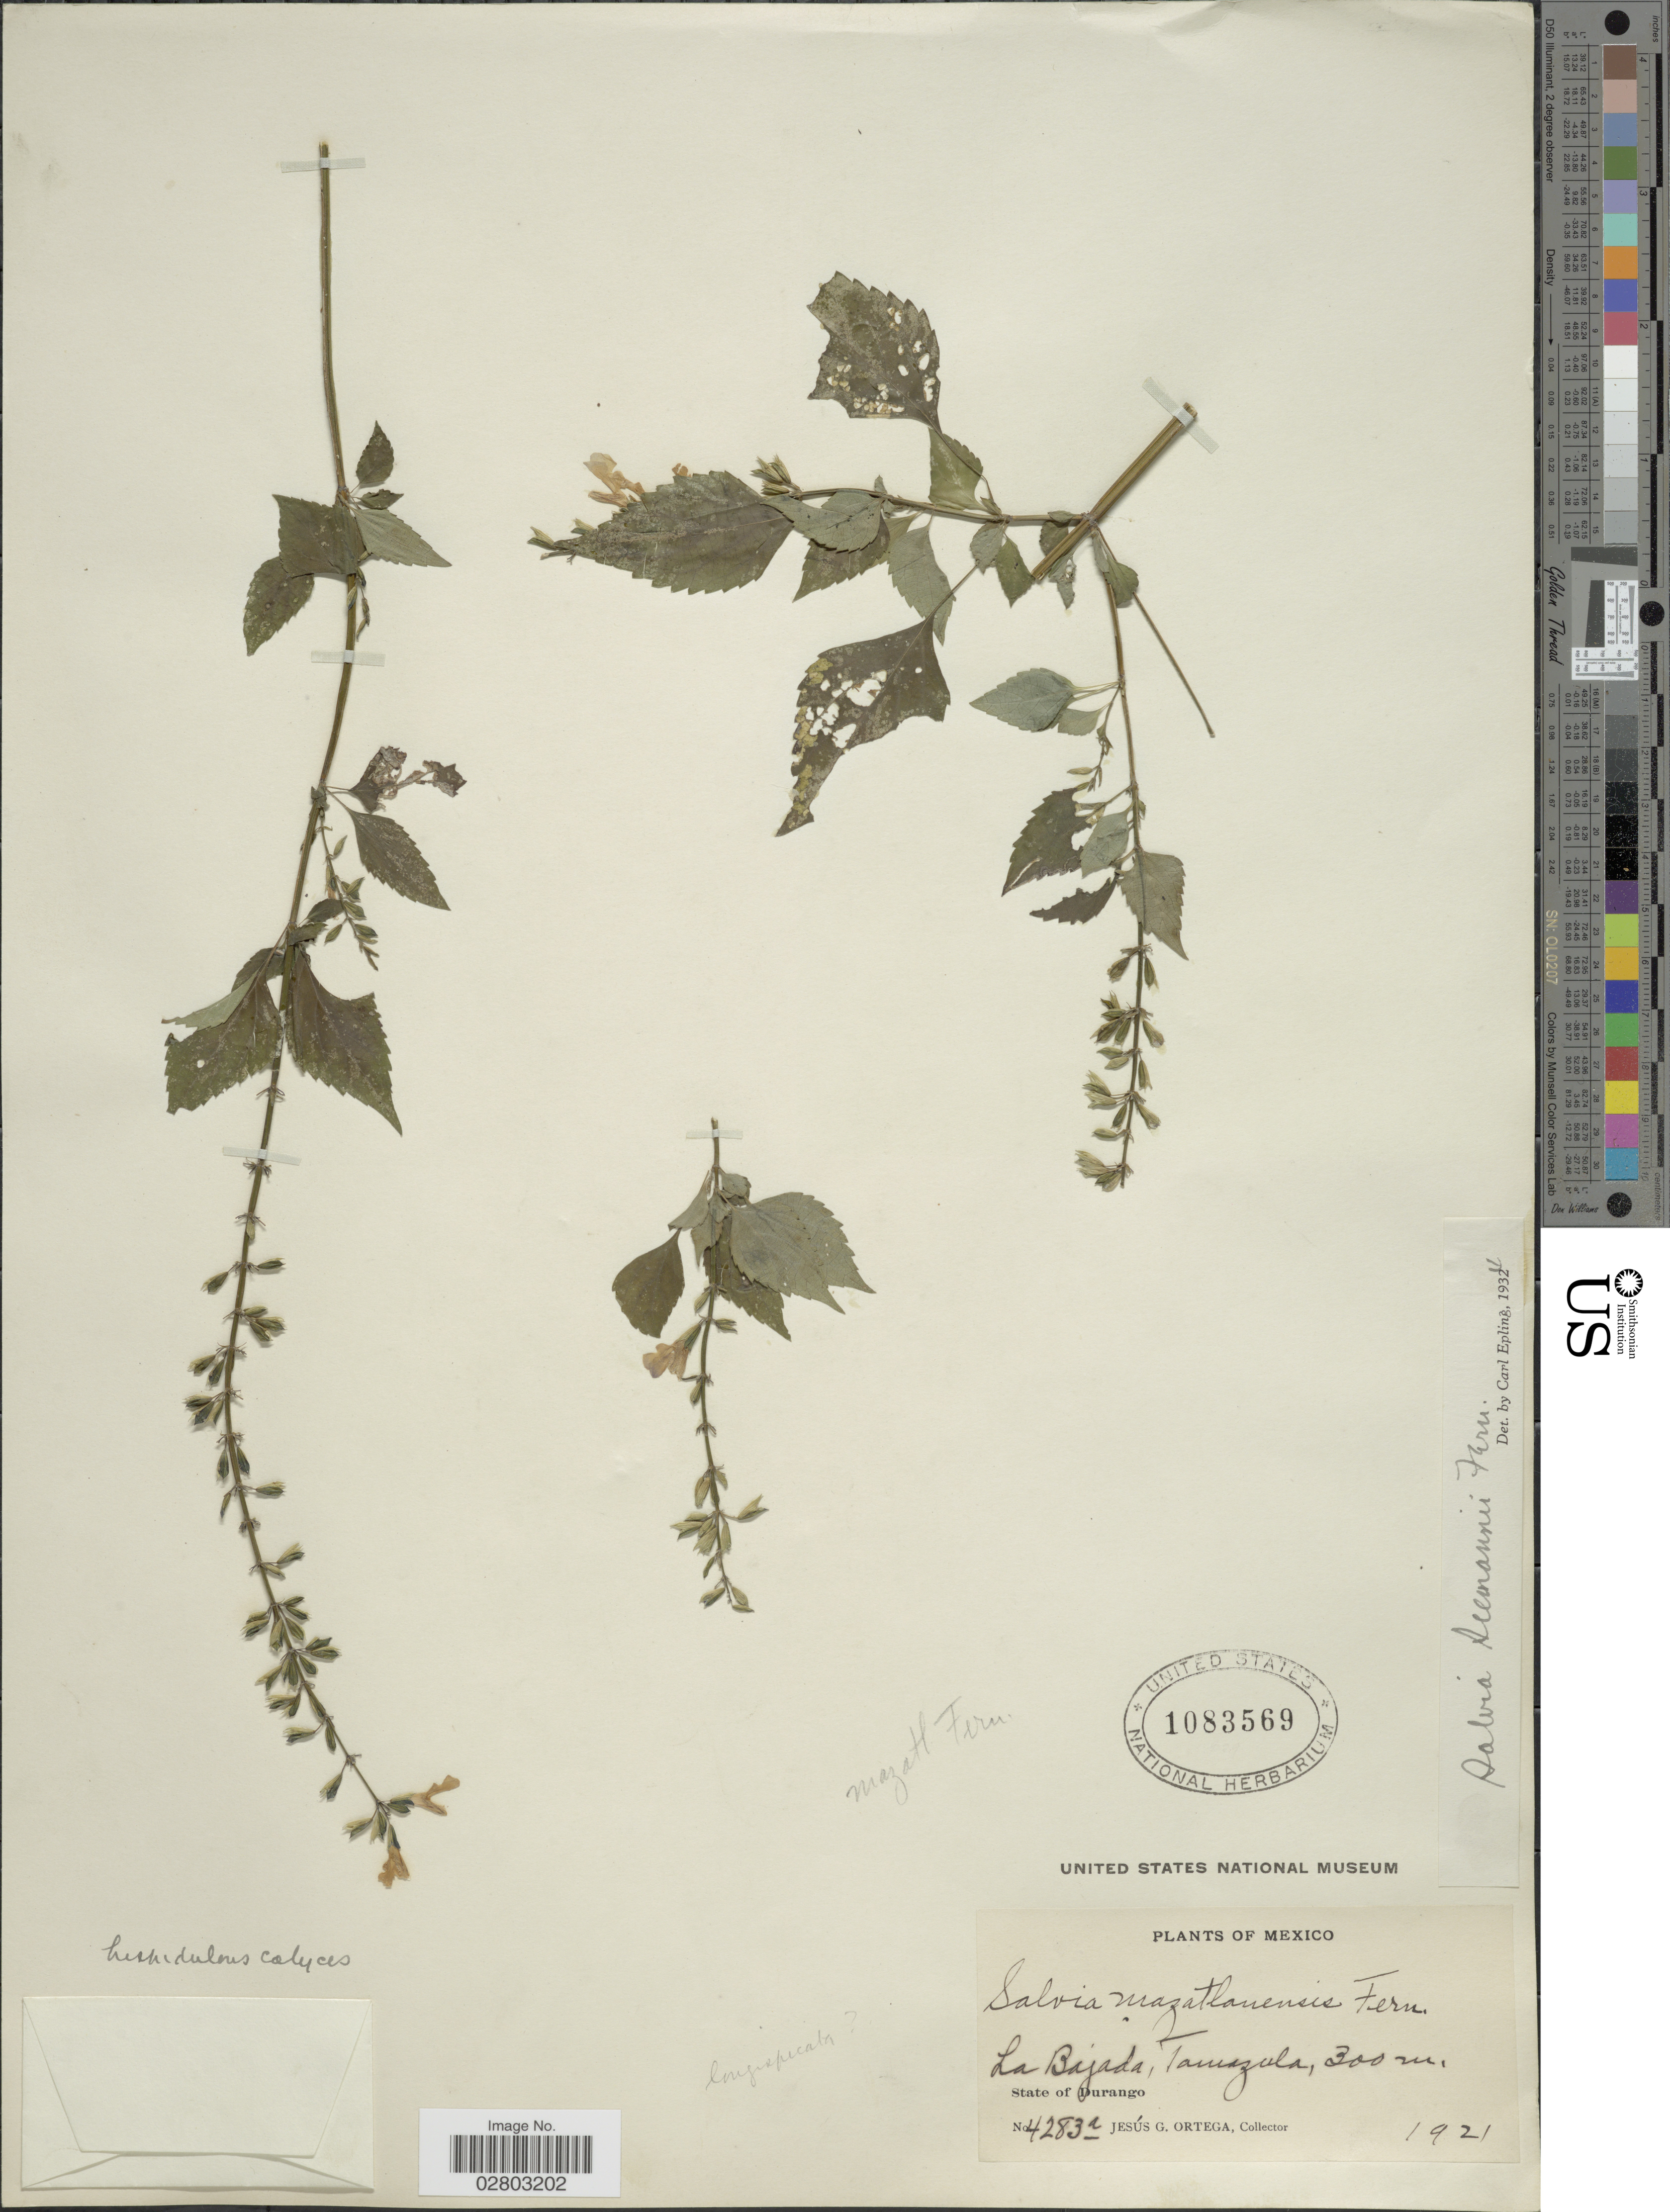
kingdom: Plantae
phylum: Tracheophyta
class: Magnoliopsida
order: Lamiales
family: Lamiaceae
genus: Salvia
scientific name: Salvia seemannii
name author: Fernald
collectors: J. Ortega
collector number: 4283a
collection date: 1921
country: Mexico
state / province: Durango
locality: La Bajada, Tamazula.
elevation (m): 300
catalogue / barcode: US 1083569